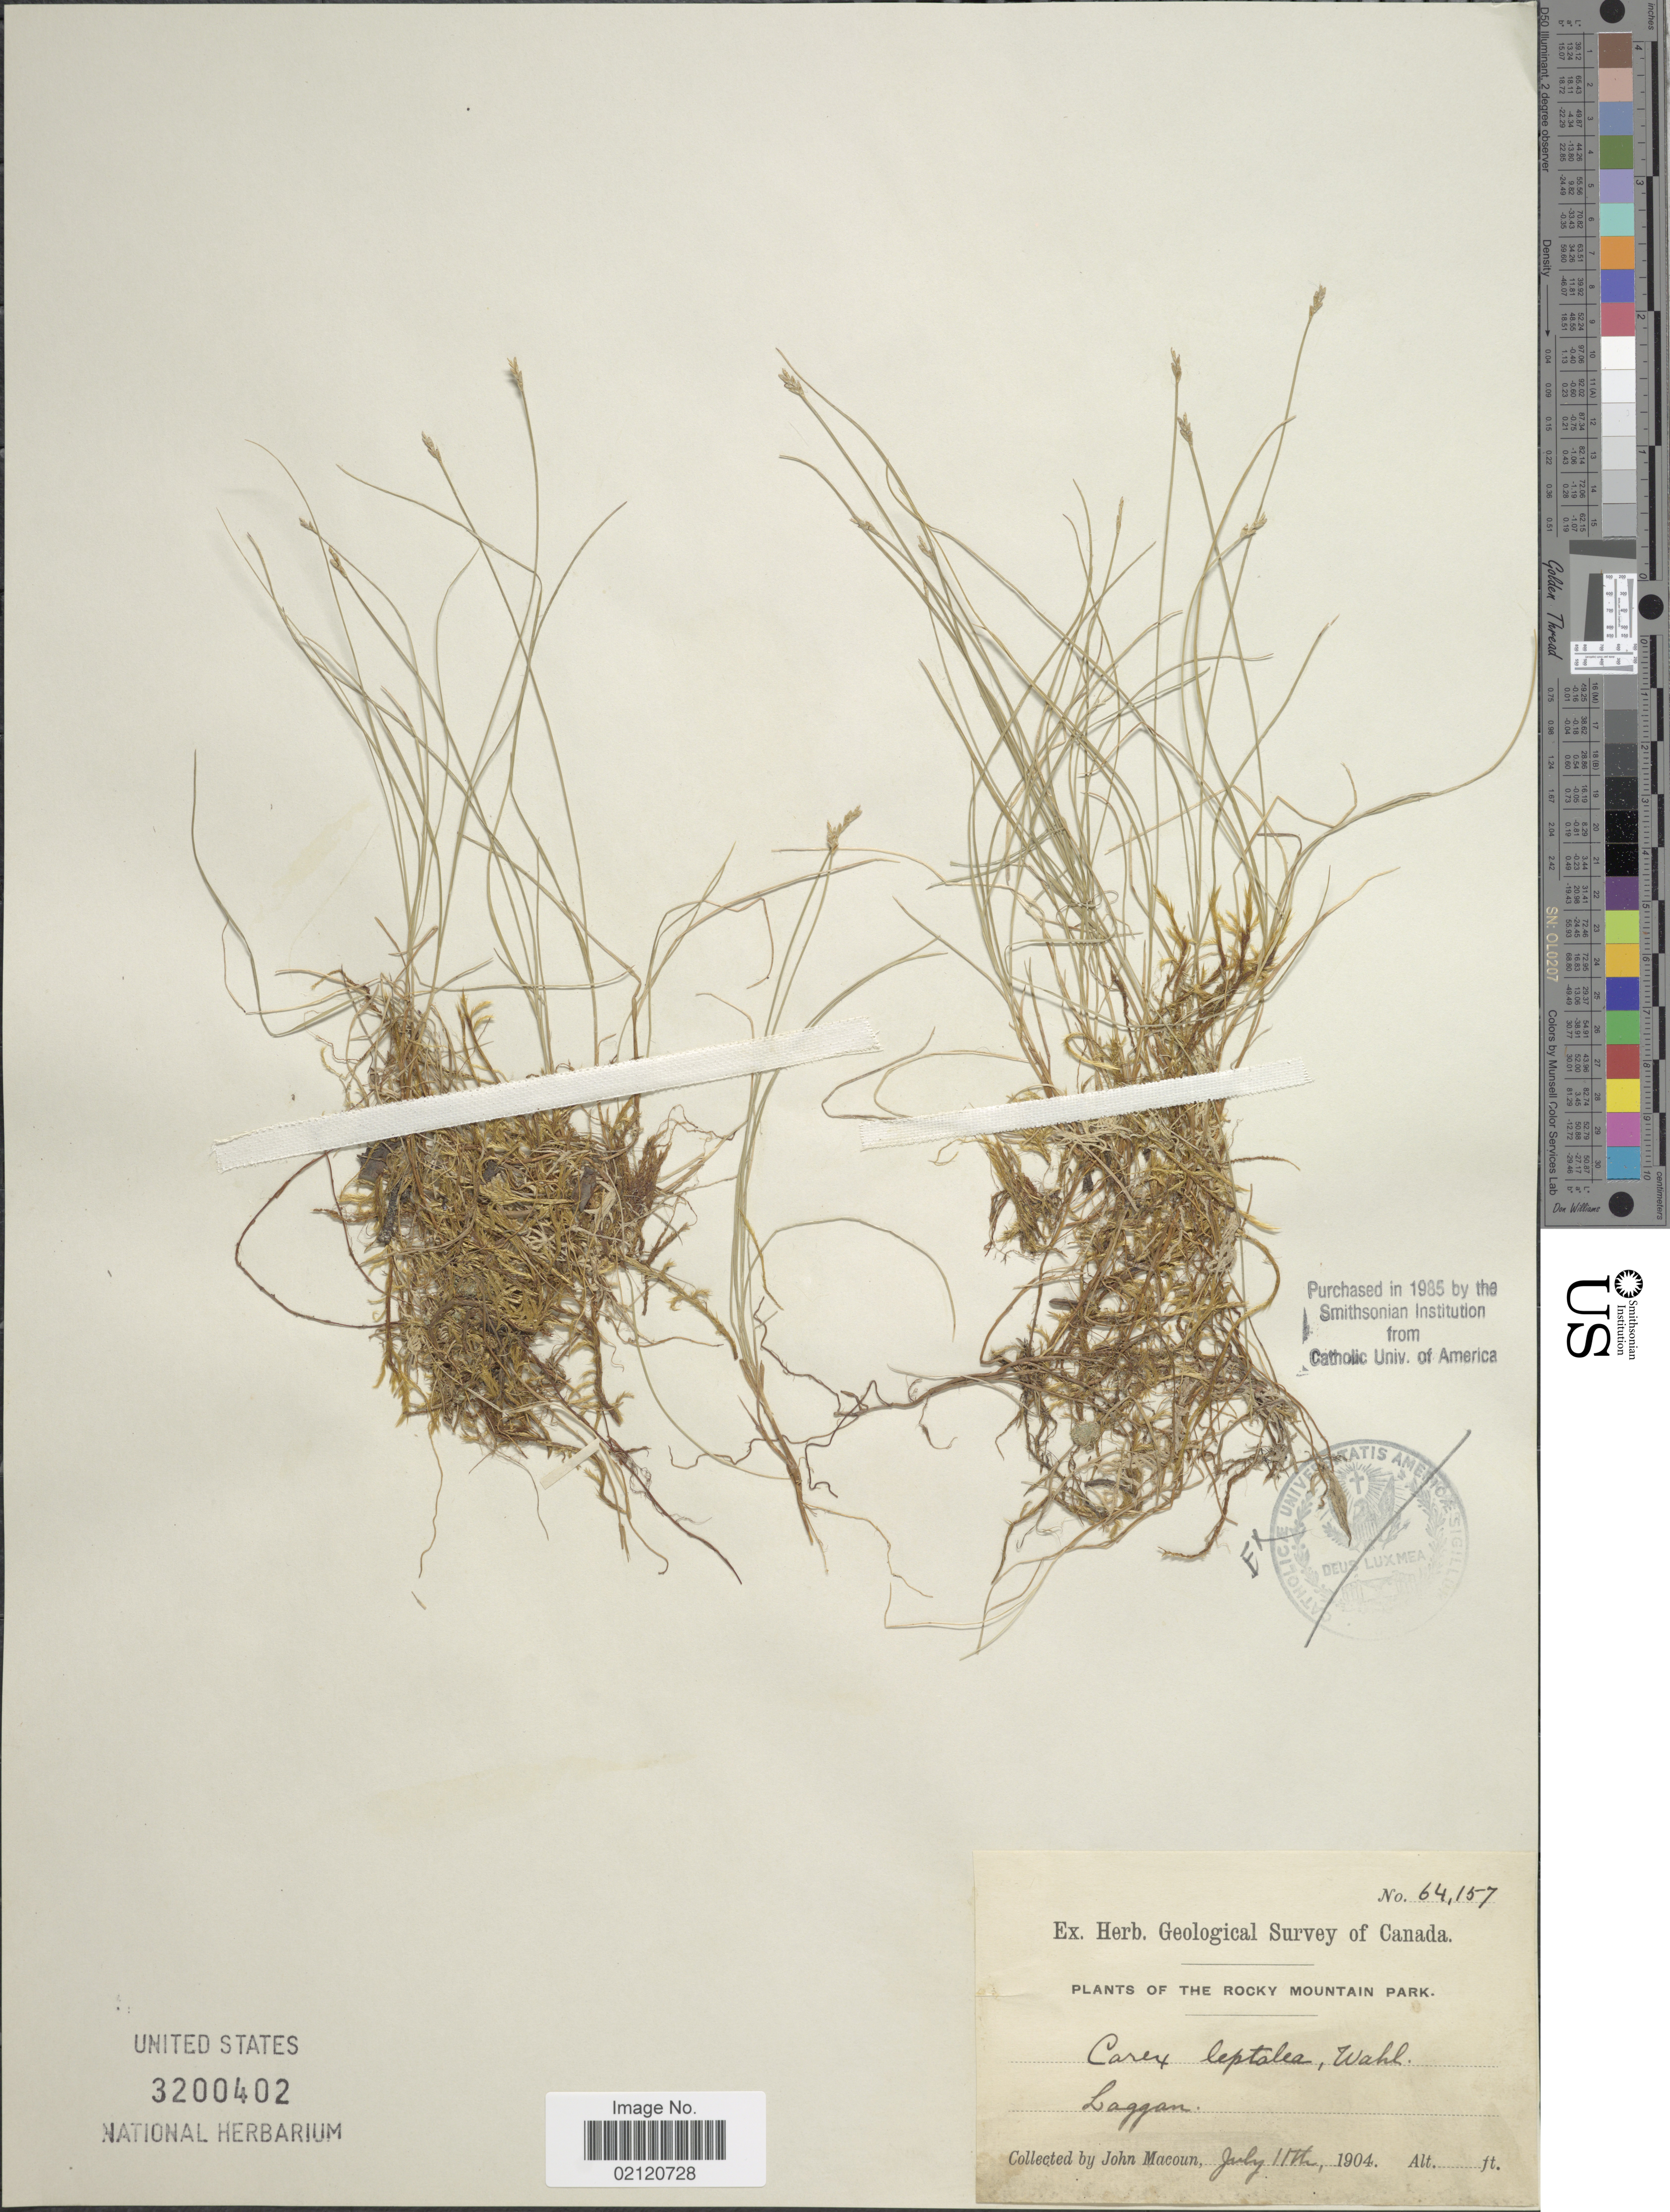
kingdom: Plantae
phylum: Tracheophyta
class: Liliopsida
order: Poales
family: Cyperaceae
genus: Carex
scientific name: Carex leptalea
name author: Wahlenb.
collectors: J. Macoun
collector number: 64157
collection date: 1904-07-11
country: Canada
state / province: Alberta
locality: The Rocky Mountain Park, Laggan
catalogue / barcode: US 3200402